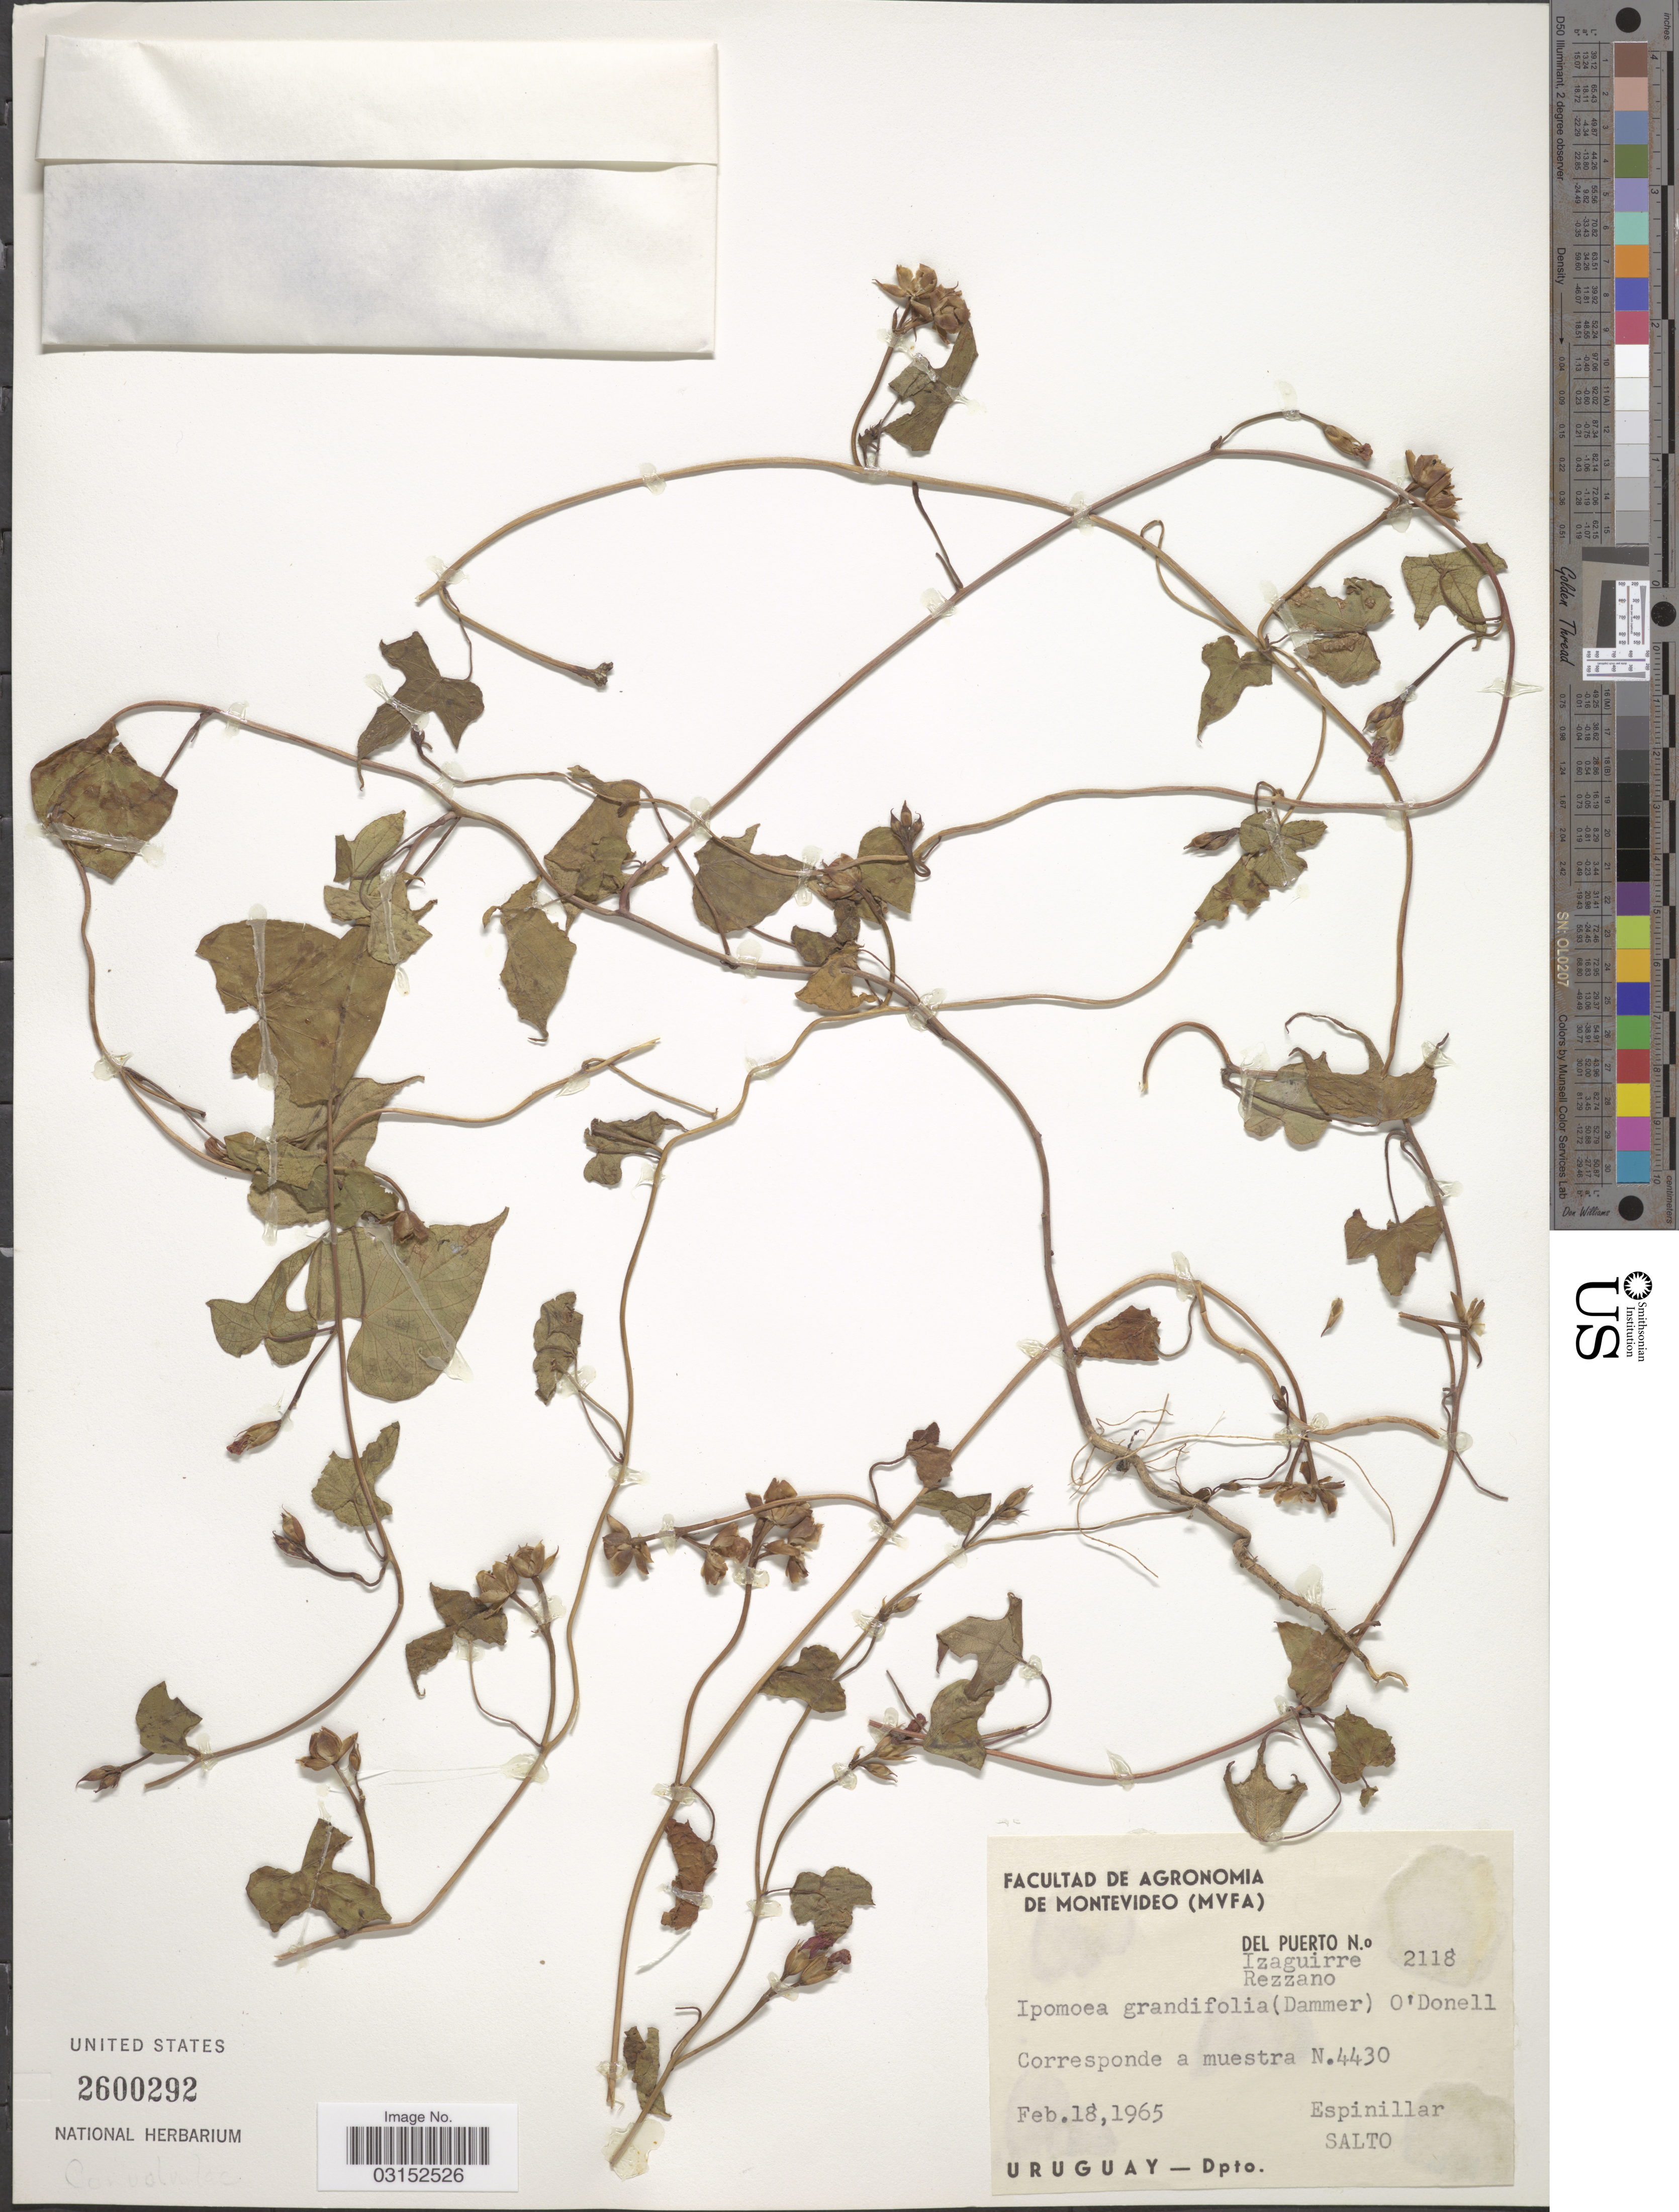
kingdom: Plantae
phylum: Tracheophyta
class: Magnoliopsida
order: Solanales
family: Convolvulaceae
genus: Ipomoea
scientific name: Ipomoea grandifolia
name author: (Dammer) O'Donell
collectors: Del Puerto & -. Rezzano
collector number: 2118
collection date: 1965-02-18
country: Uruguay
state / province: Salto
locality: Espinillar.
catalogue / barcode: US 2600292